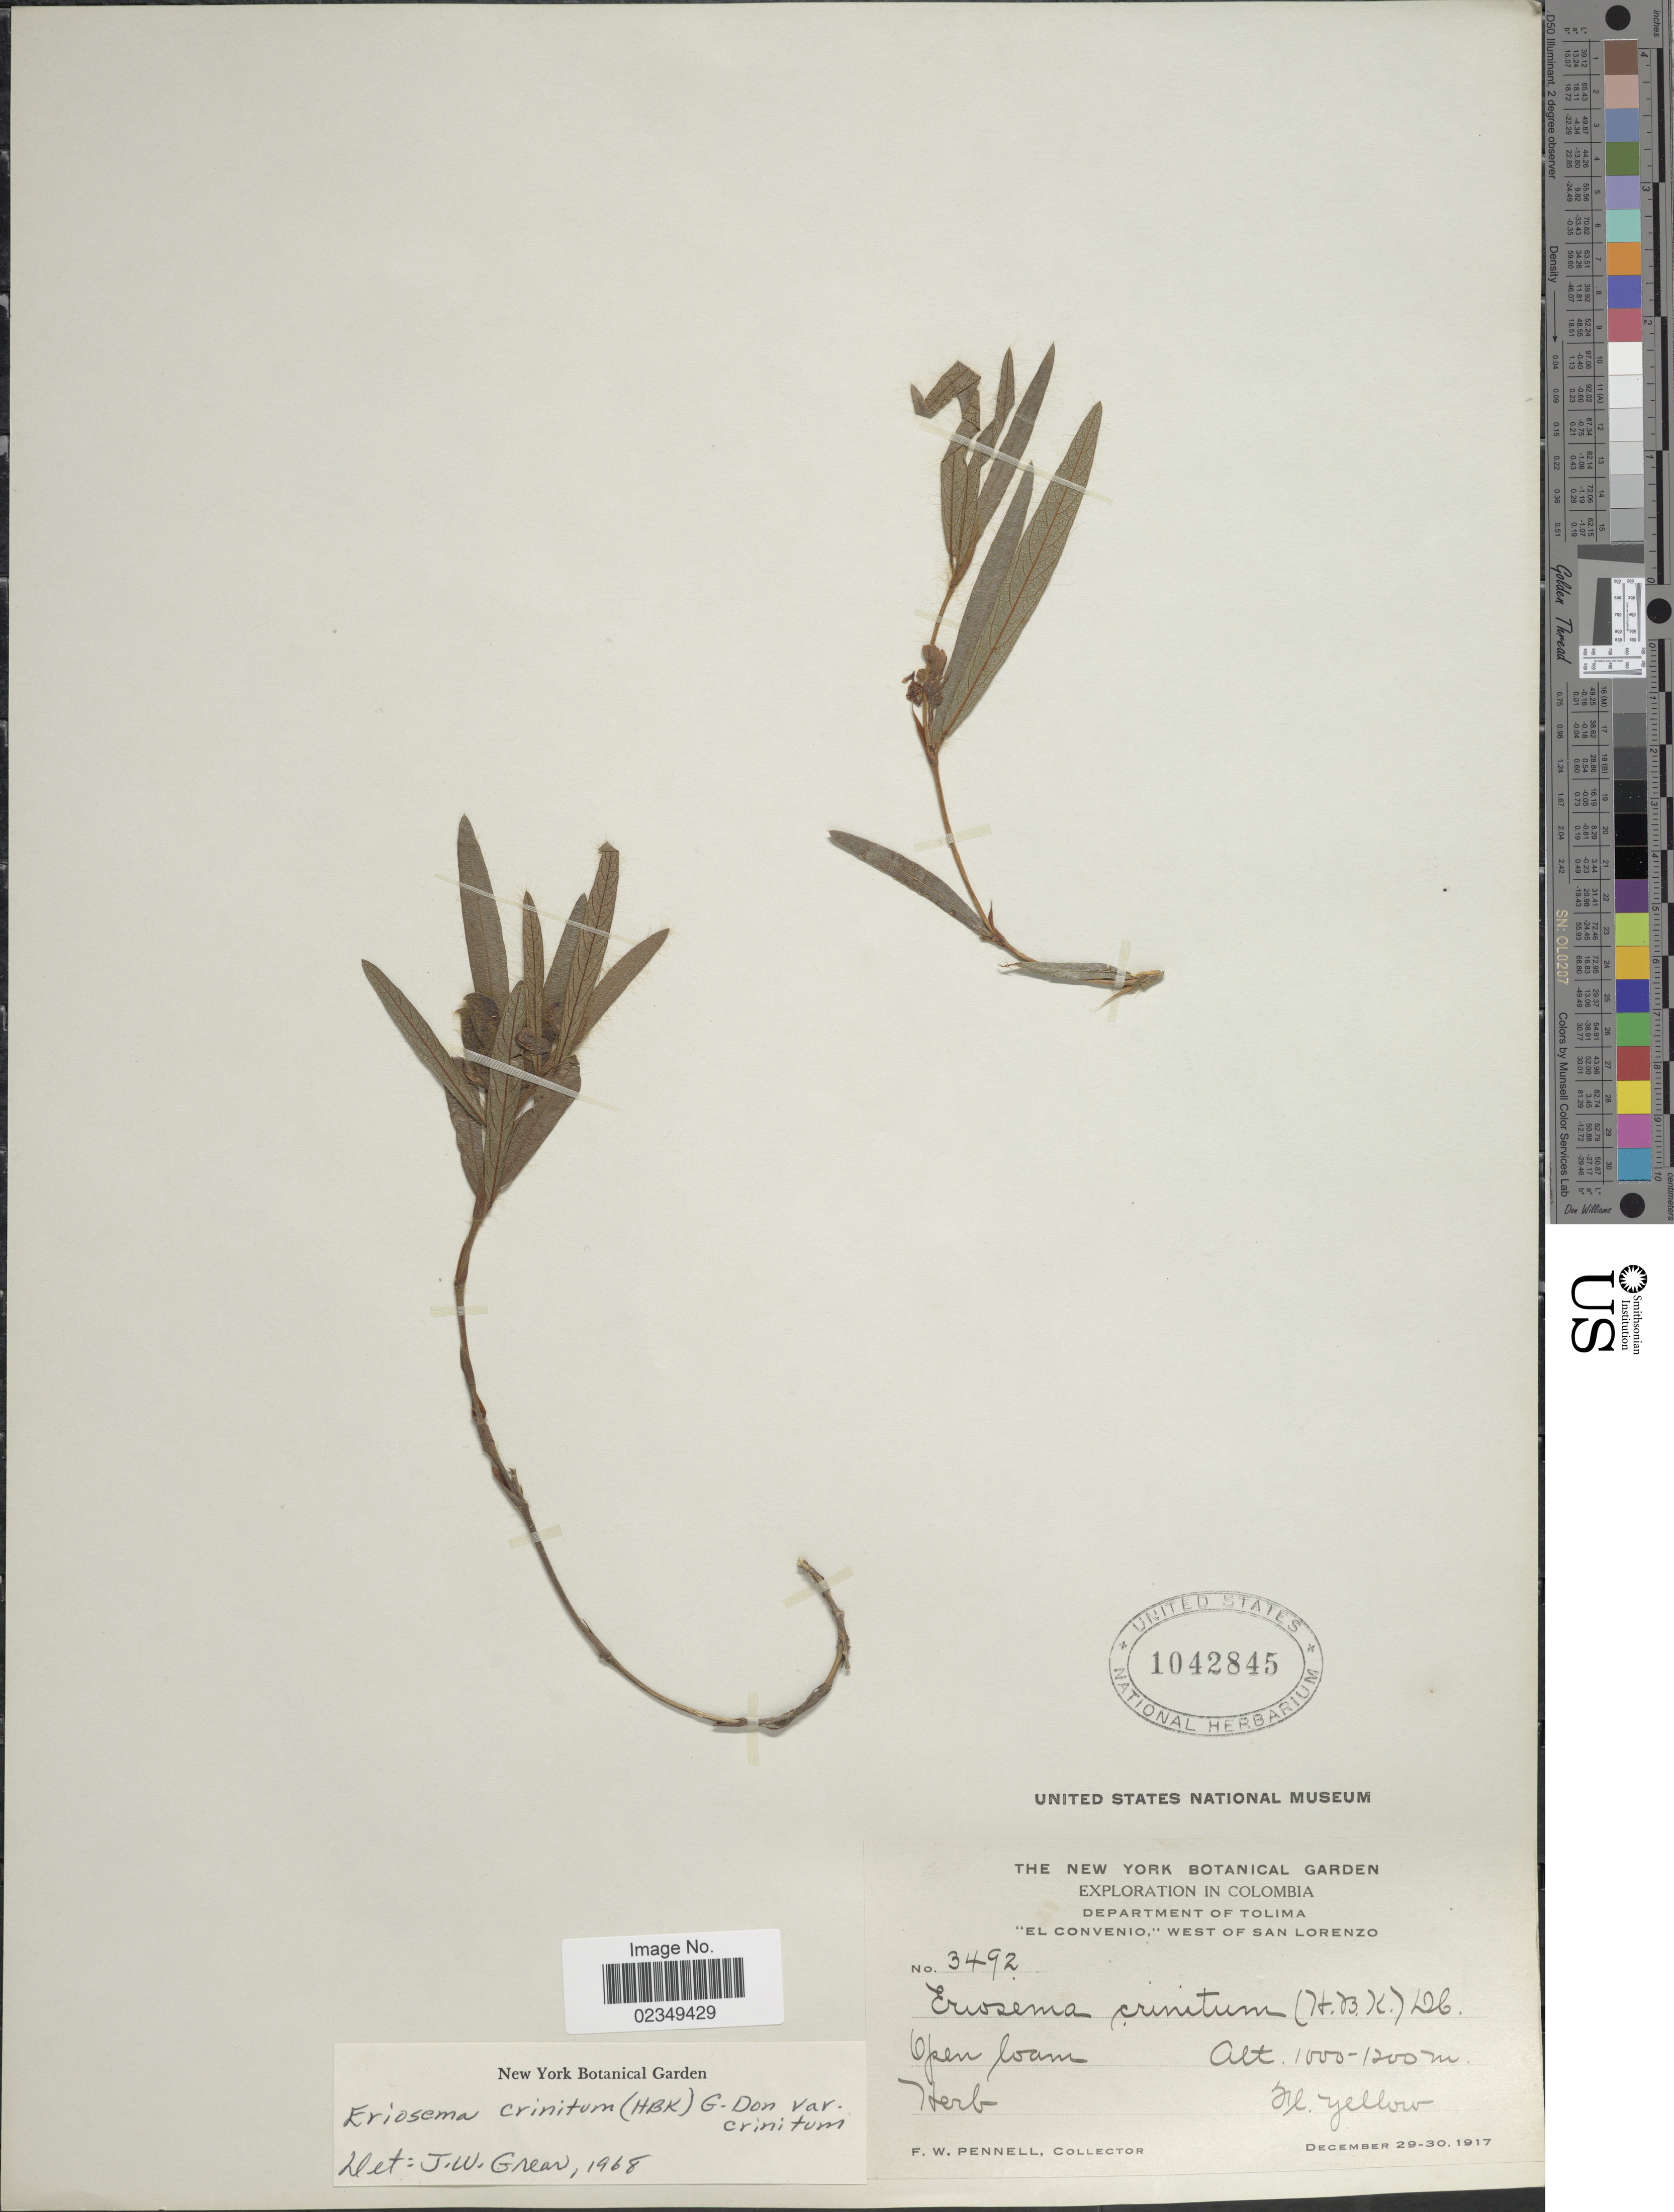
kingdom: Plantae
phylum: Tracheophyta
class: Magnoliopsida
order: Fabales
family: Fabaceae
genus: Eriosema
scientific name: Eriosema crinitum var. crinitum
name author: (Kunth) G. Don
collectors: F. W. Pennell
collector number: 3492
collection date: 1917-12-29/1917-12-30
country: Colombia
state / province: Tolima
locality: El Convenio,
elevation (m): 1000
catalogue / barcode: US 1042845